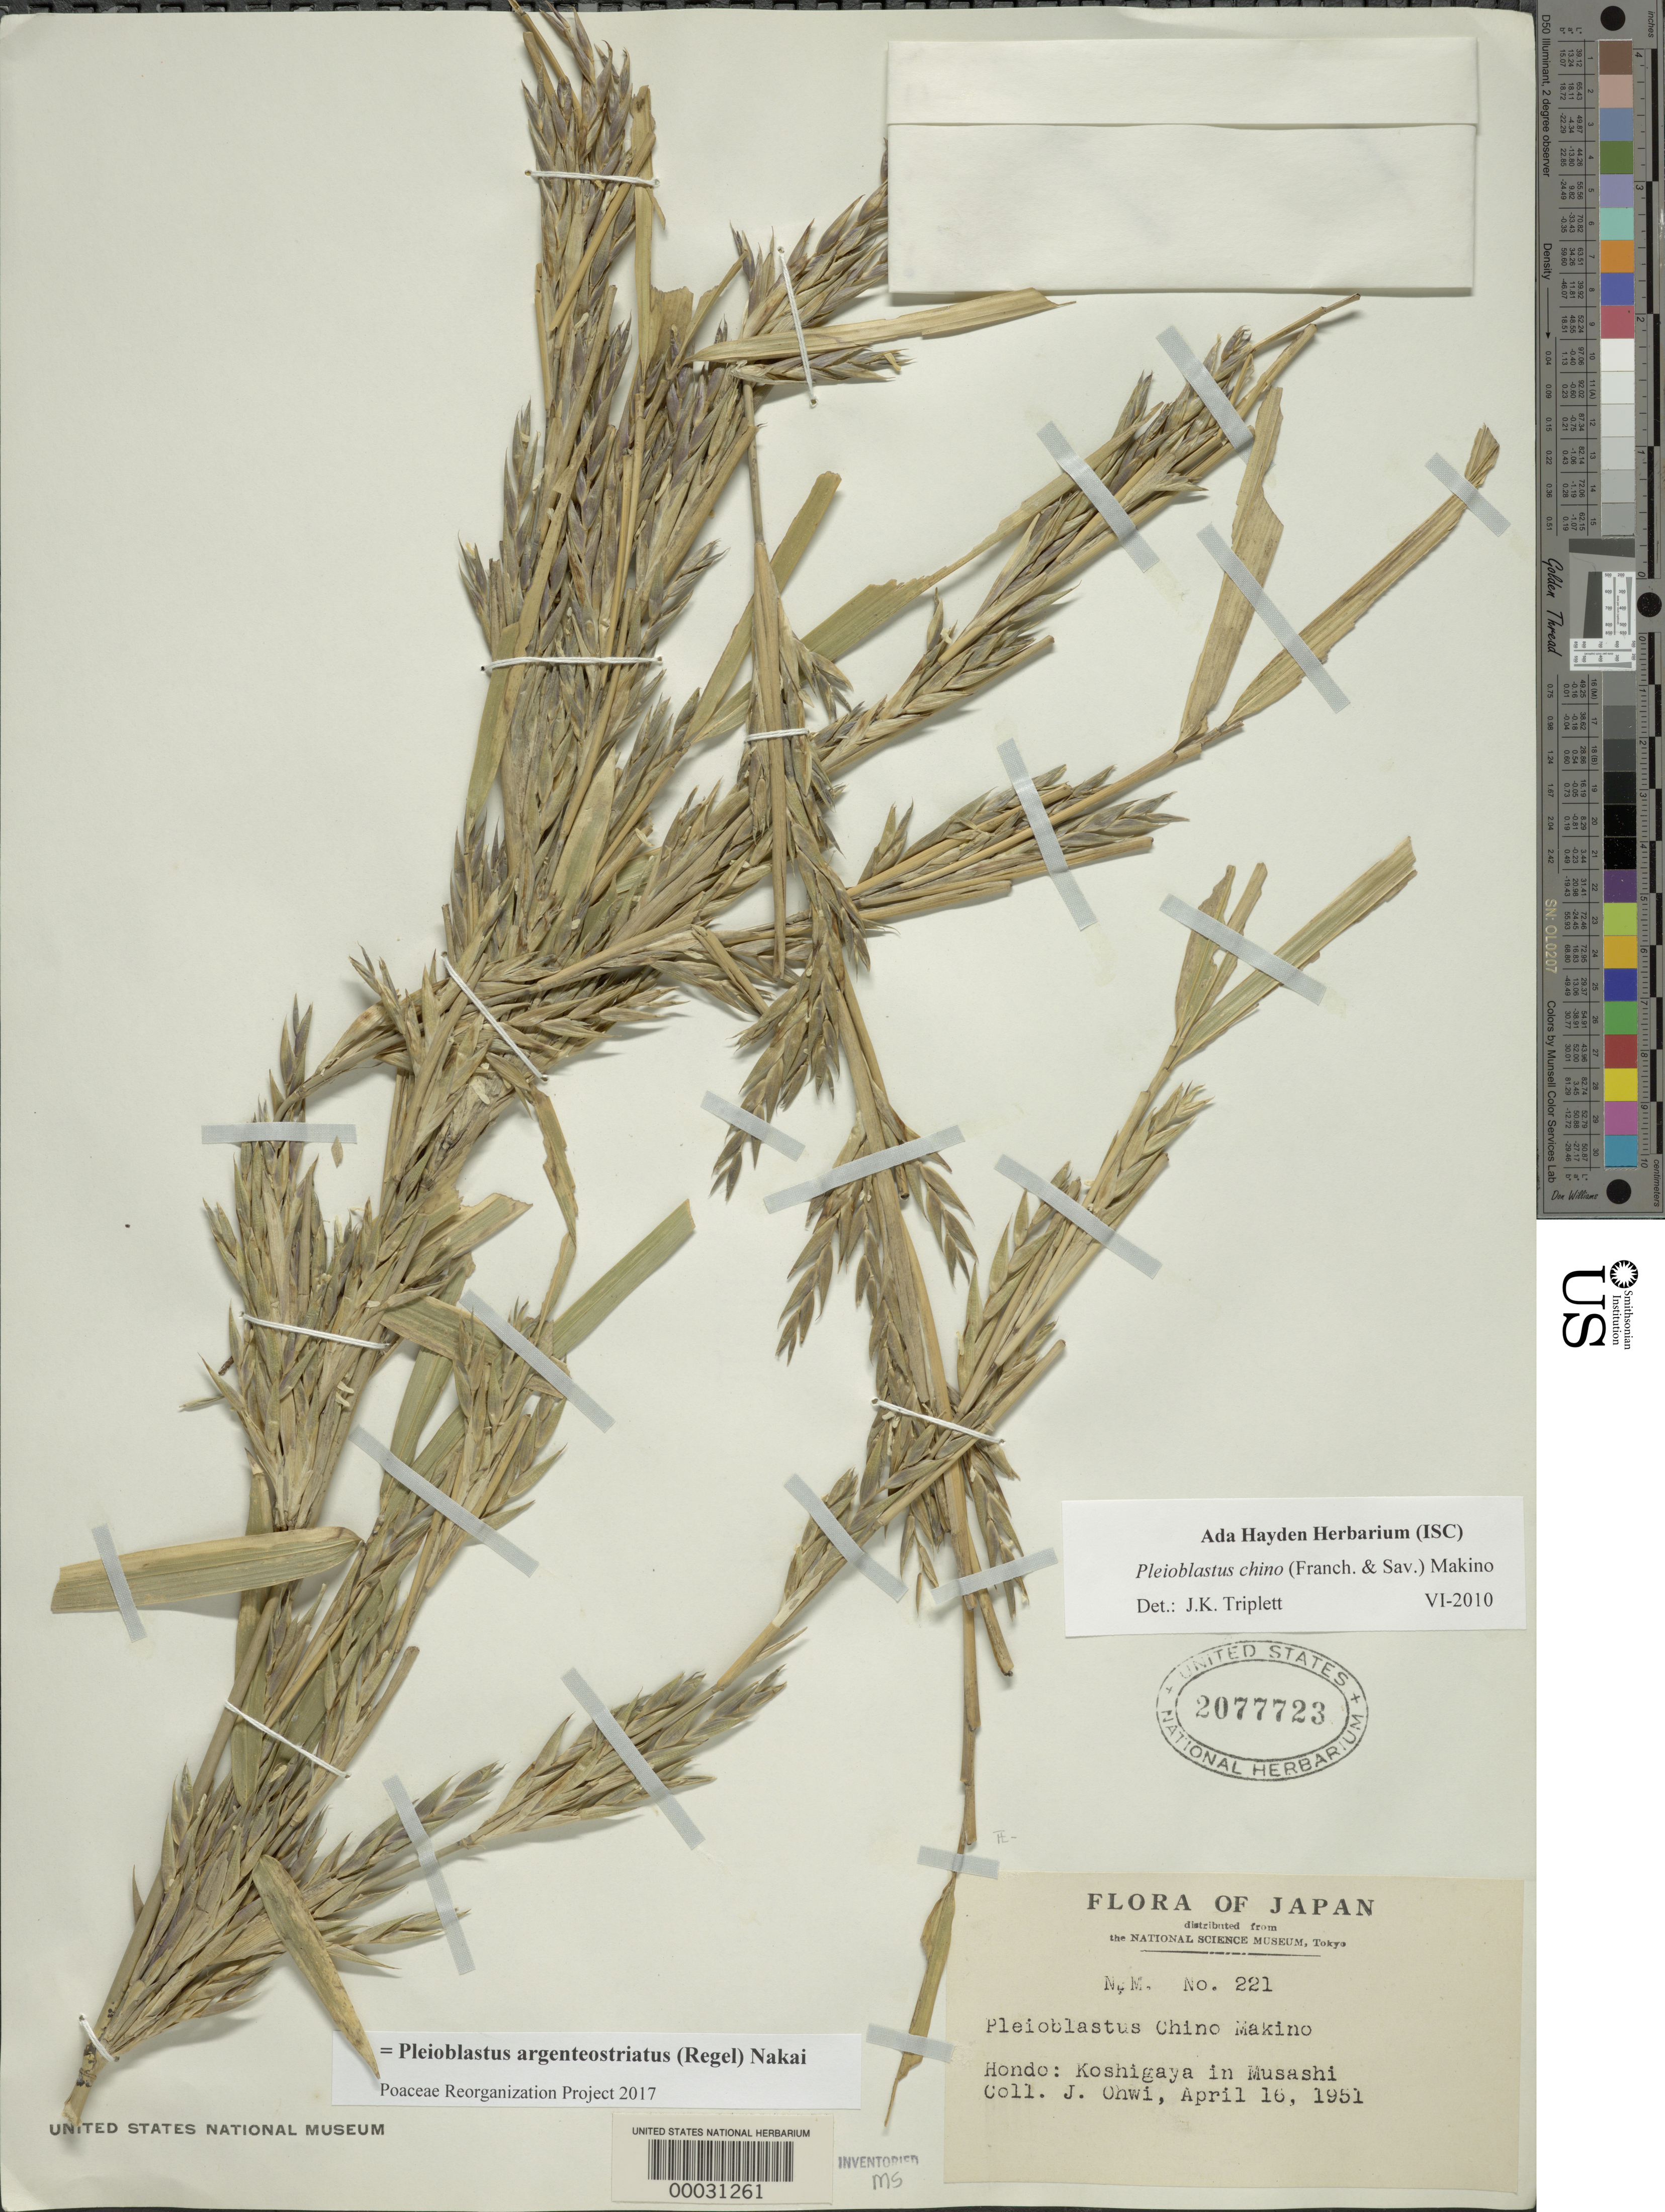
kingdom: Plantae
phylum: Tracheophyta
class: Liliopsida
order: Poales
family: Poaceae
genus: Pleioblastus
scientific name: Pleioblastus argenteostriatus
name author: (Regel) Nakai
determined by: Poaceae Reorganization Project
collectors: J. Ohwi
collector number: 221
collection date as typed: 16 Apr 1951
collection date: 1951-04-16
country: Japan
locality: Musashi, koshigaya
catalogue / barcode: US 2077723